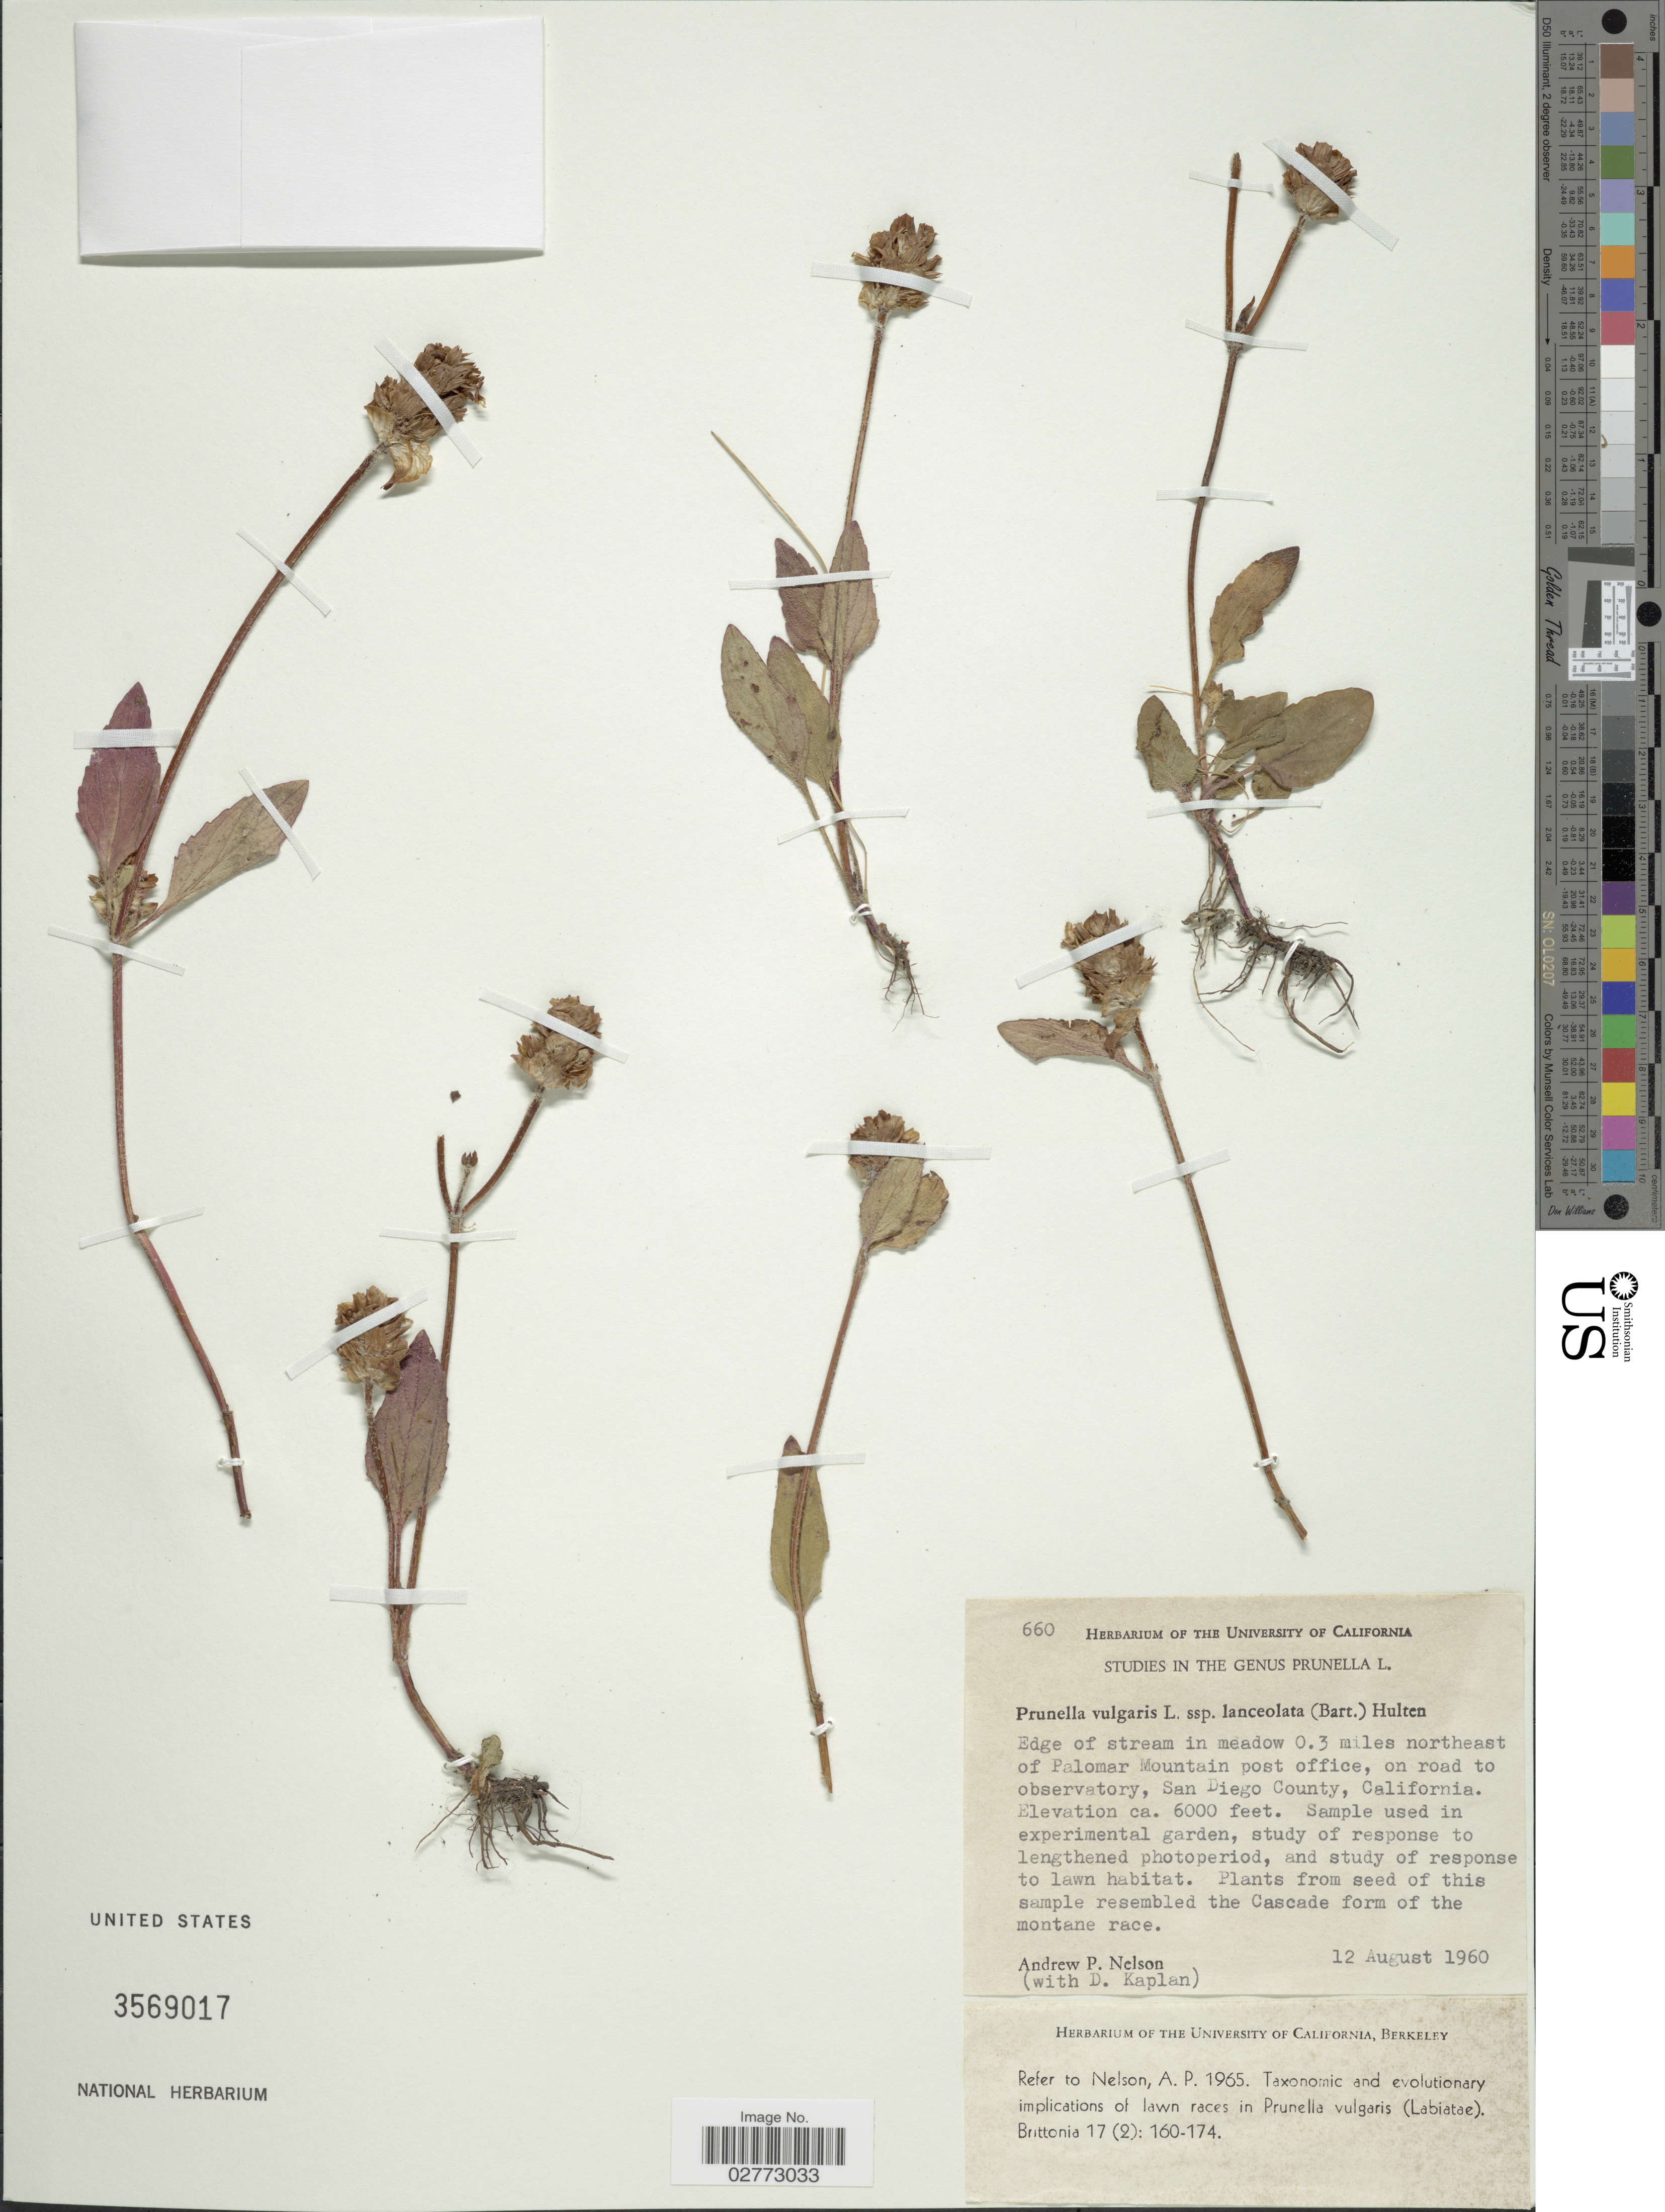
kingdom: Plantae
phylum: Tracheophyta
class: Magnoliopsida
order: Lamiales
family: Lamiaceae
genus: Prunella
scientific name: Prunella vulgaris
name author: L.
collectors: A. Nelson & D. Kaplan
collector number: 660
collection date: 1960-08-12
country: United States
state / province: California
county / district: San Diego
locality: Edge of stream in meadow 0.3 miles northeast of Palomar Mountain post office, on road to observatory, San Diego County.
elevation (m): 1829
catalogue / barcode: US 3569017